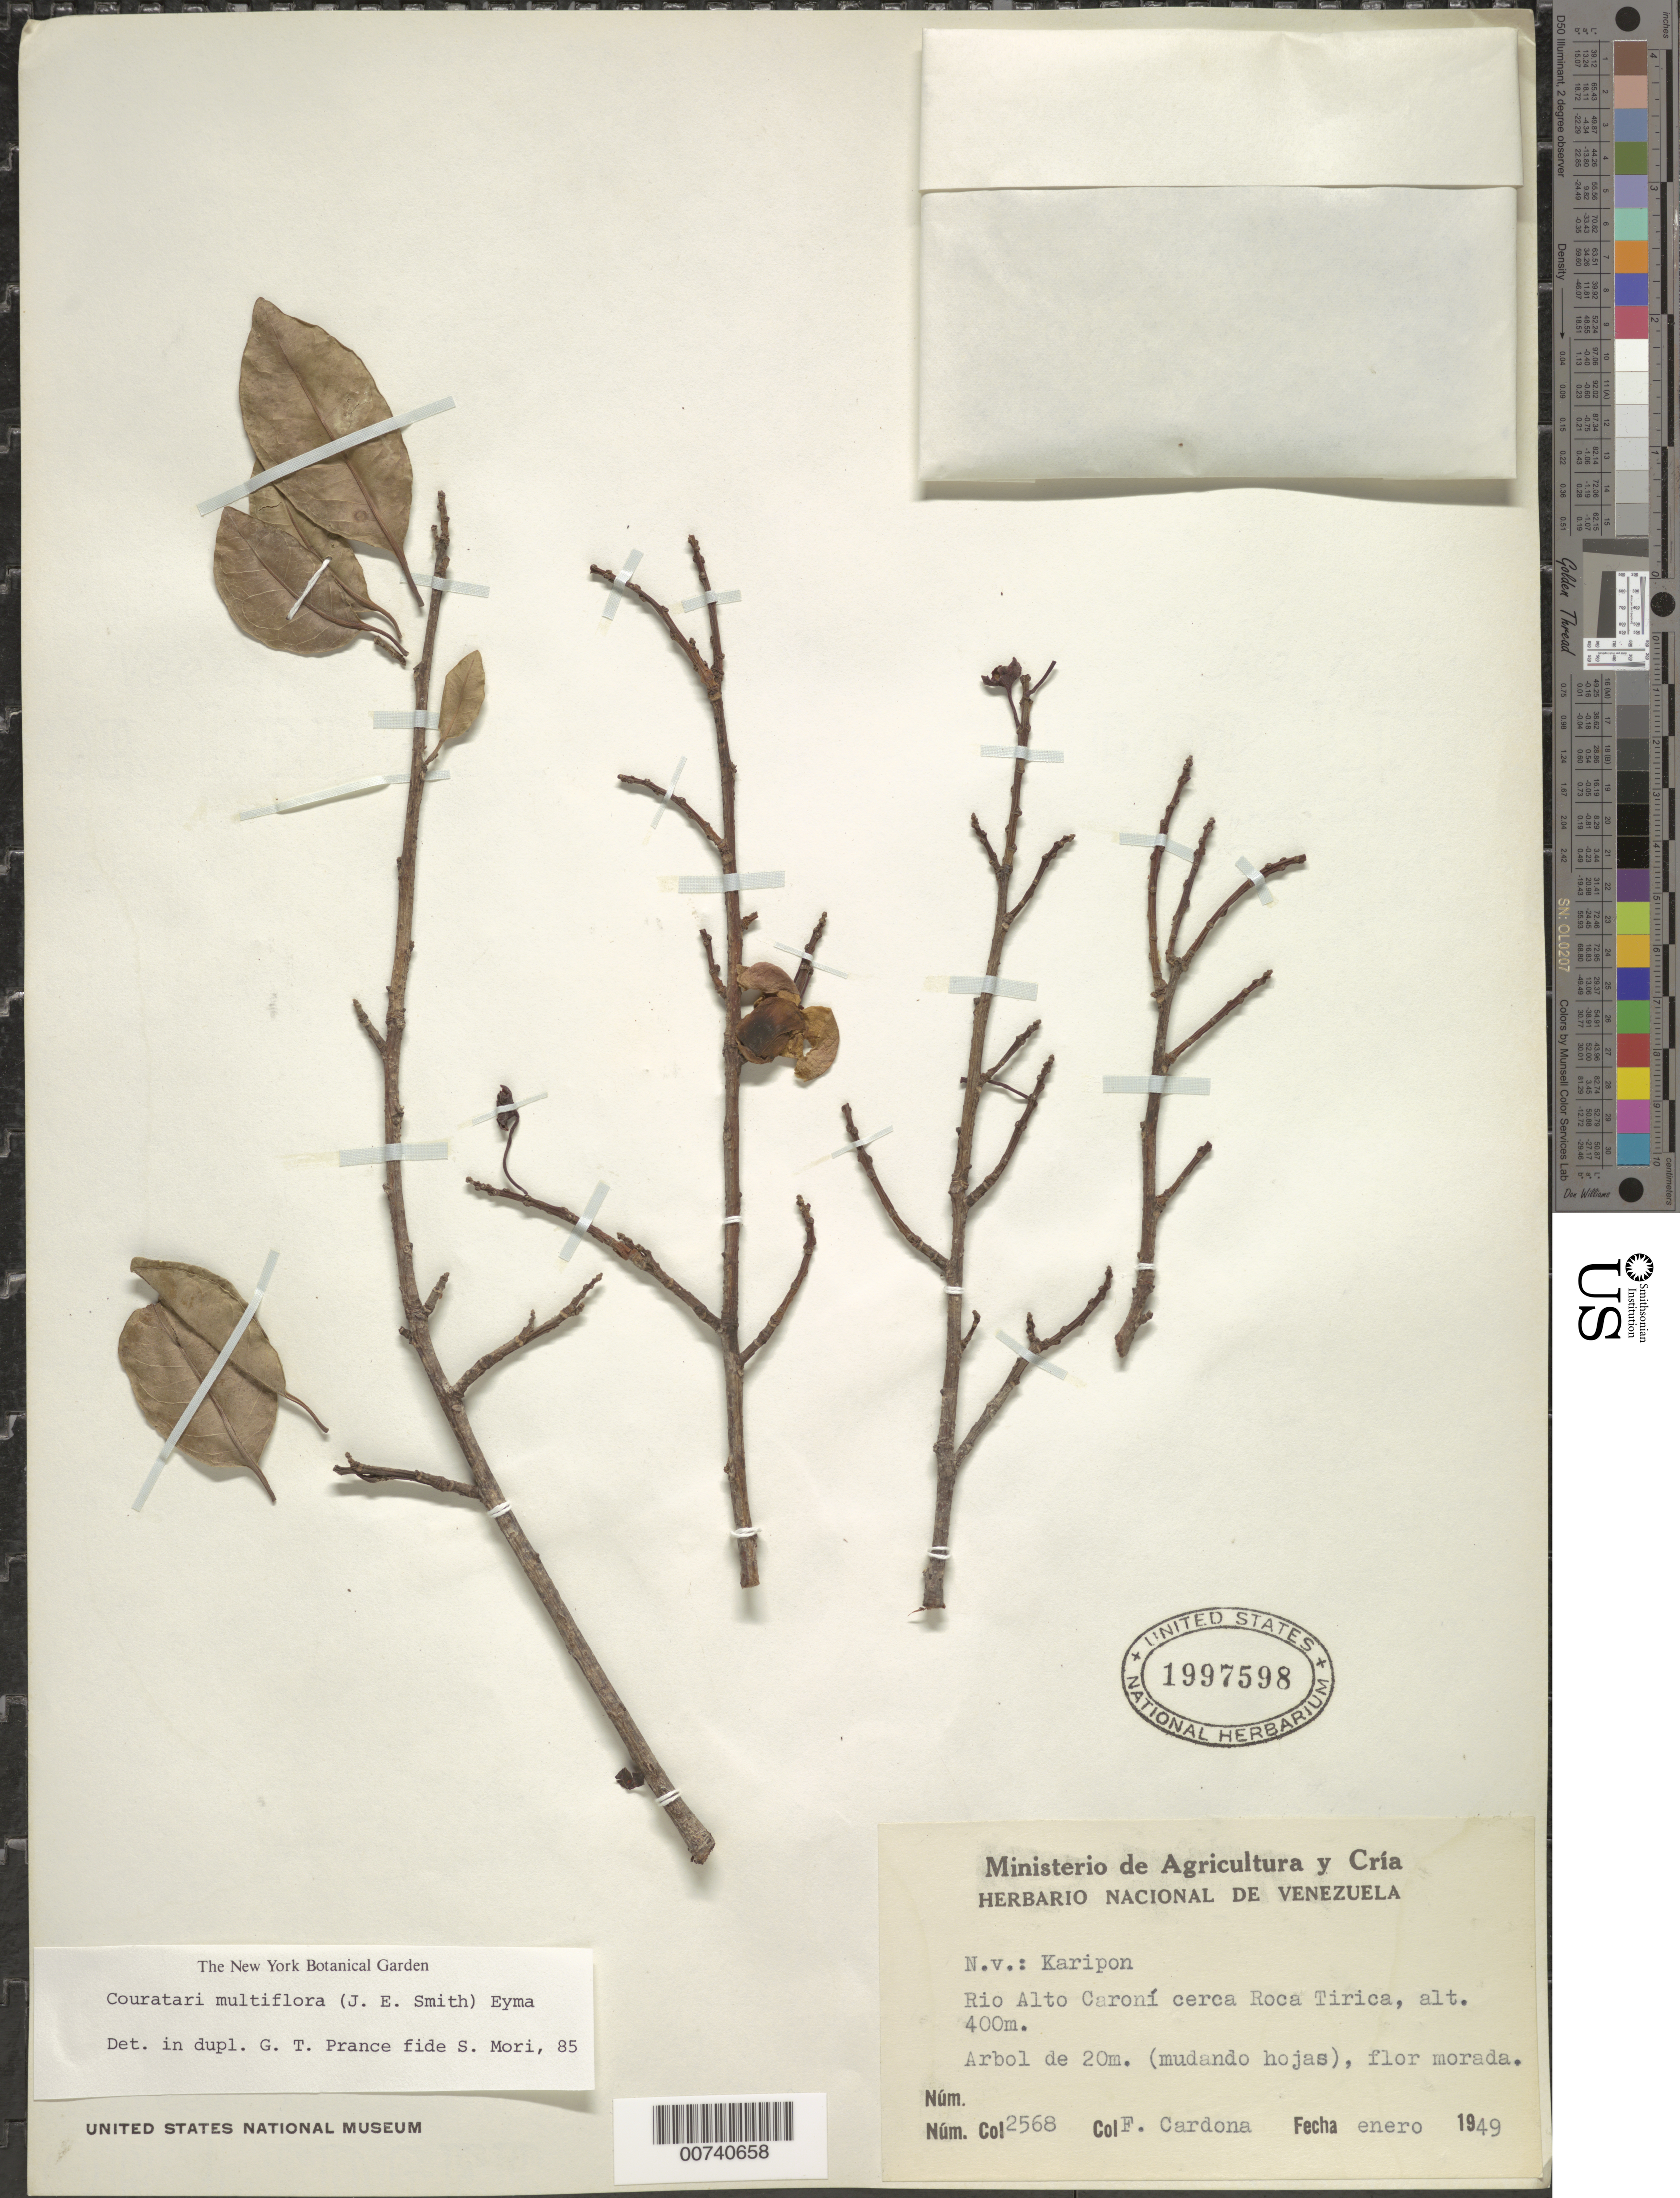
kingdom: Plantae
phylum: Tracheophyta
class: Magnoliopsida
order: Ericales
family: Lecythidaceae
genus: Couratari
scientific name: Couratari multiflora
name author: (Sm.) Eyma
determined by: Prance, G. T.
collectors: F. Cardona Puig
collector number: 2568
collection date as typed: Jan-49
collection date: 1949-01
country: Venezuela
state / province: Bolívar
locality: Alto Río Caroní, Roca Tirica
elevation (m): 400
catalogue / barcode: US 1997598